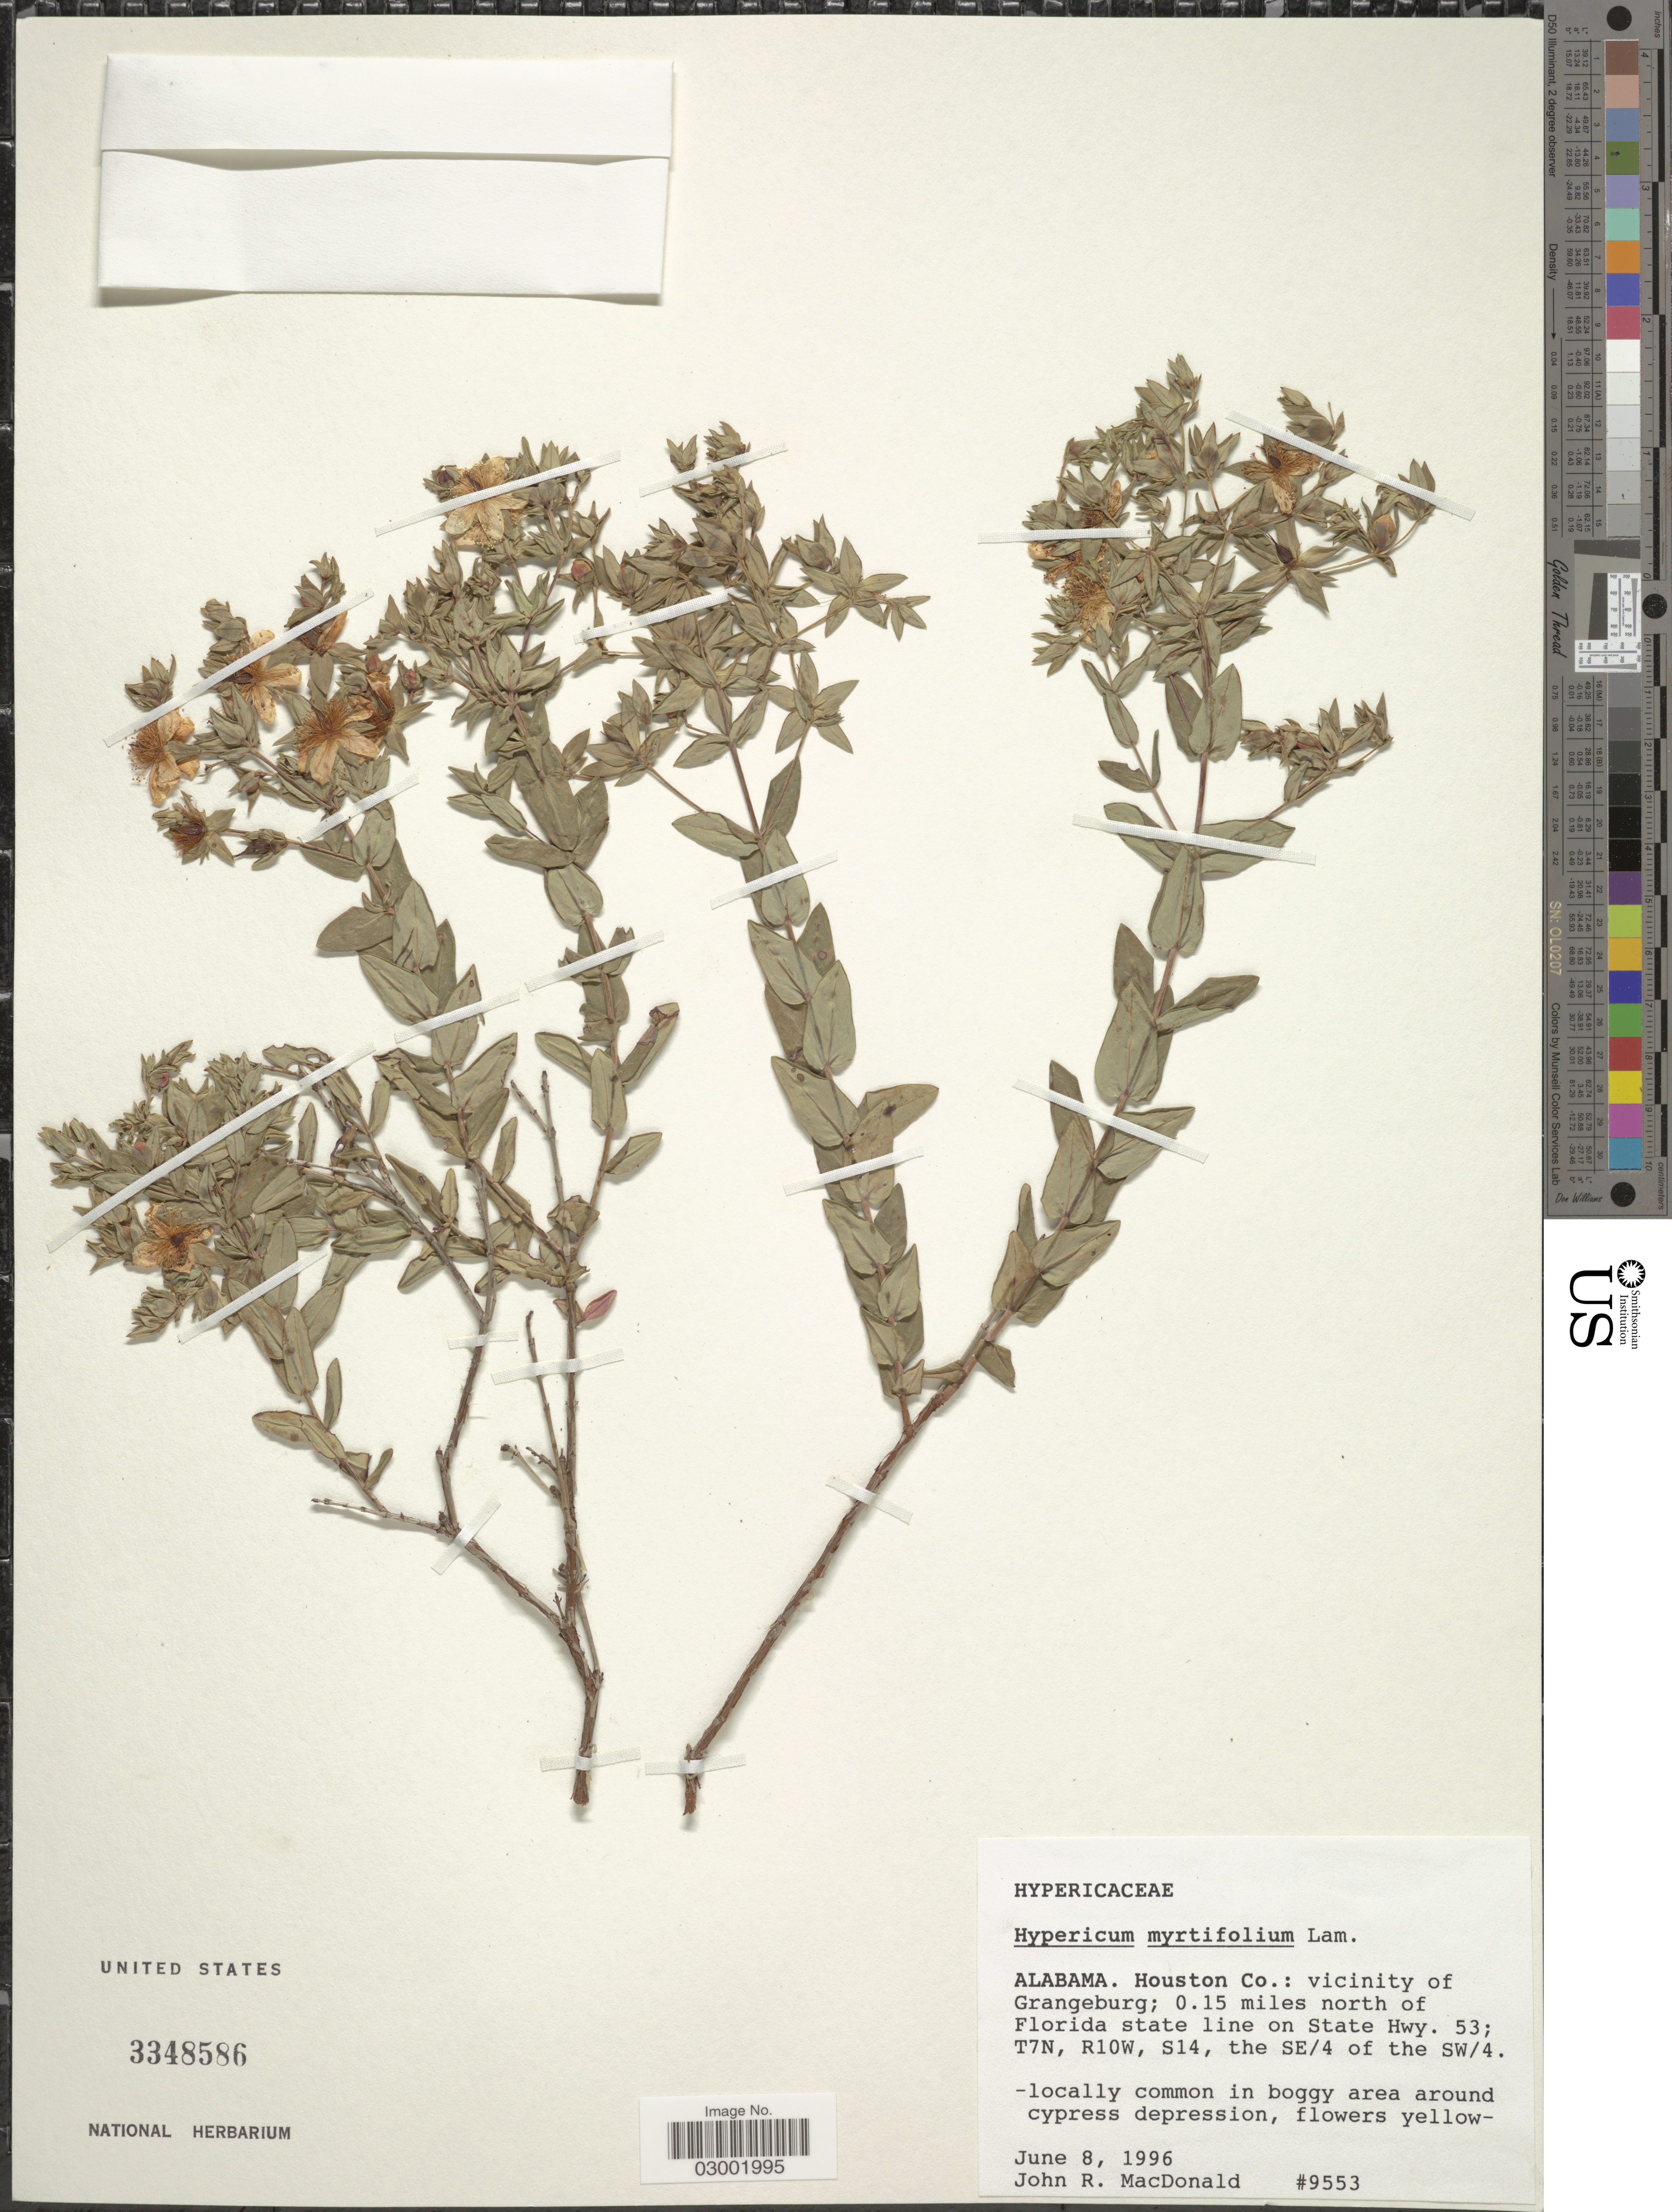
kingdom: Plantae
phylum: Tracheophyta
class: Magnoliopsida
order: Malpighiales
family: Hypericaceae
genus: Hypericum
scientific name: Hypericum myrtifolium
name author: Lam.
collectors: J. MacDonald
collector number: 9553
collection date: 1996-06-08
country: United States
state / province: Alabama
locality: Houston Co.: vicinity of Grangeburg; 0.15 miles north of Florida state line on State Hwy. 53; T7N, R10W, S14, the SE/4 of the SW/4.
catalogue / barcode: US 3348586